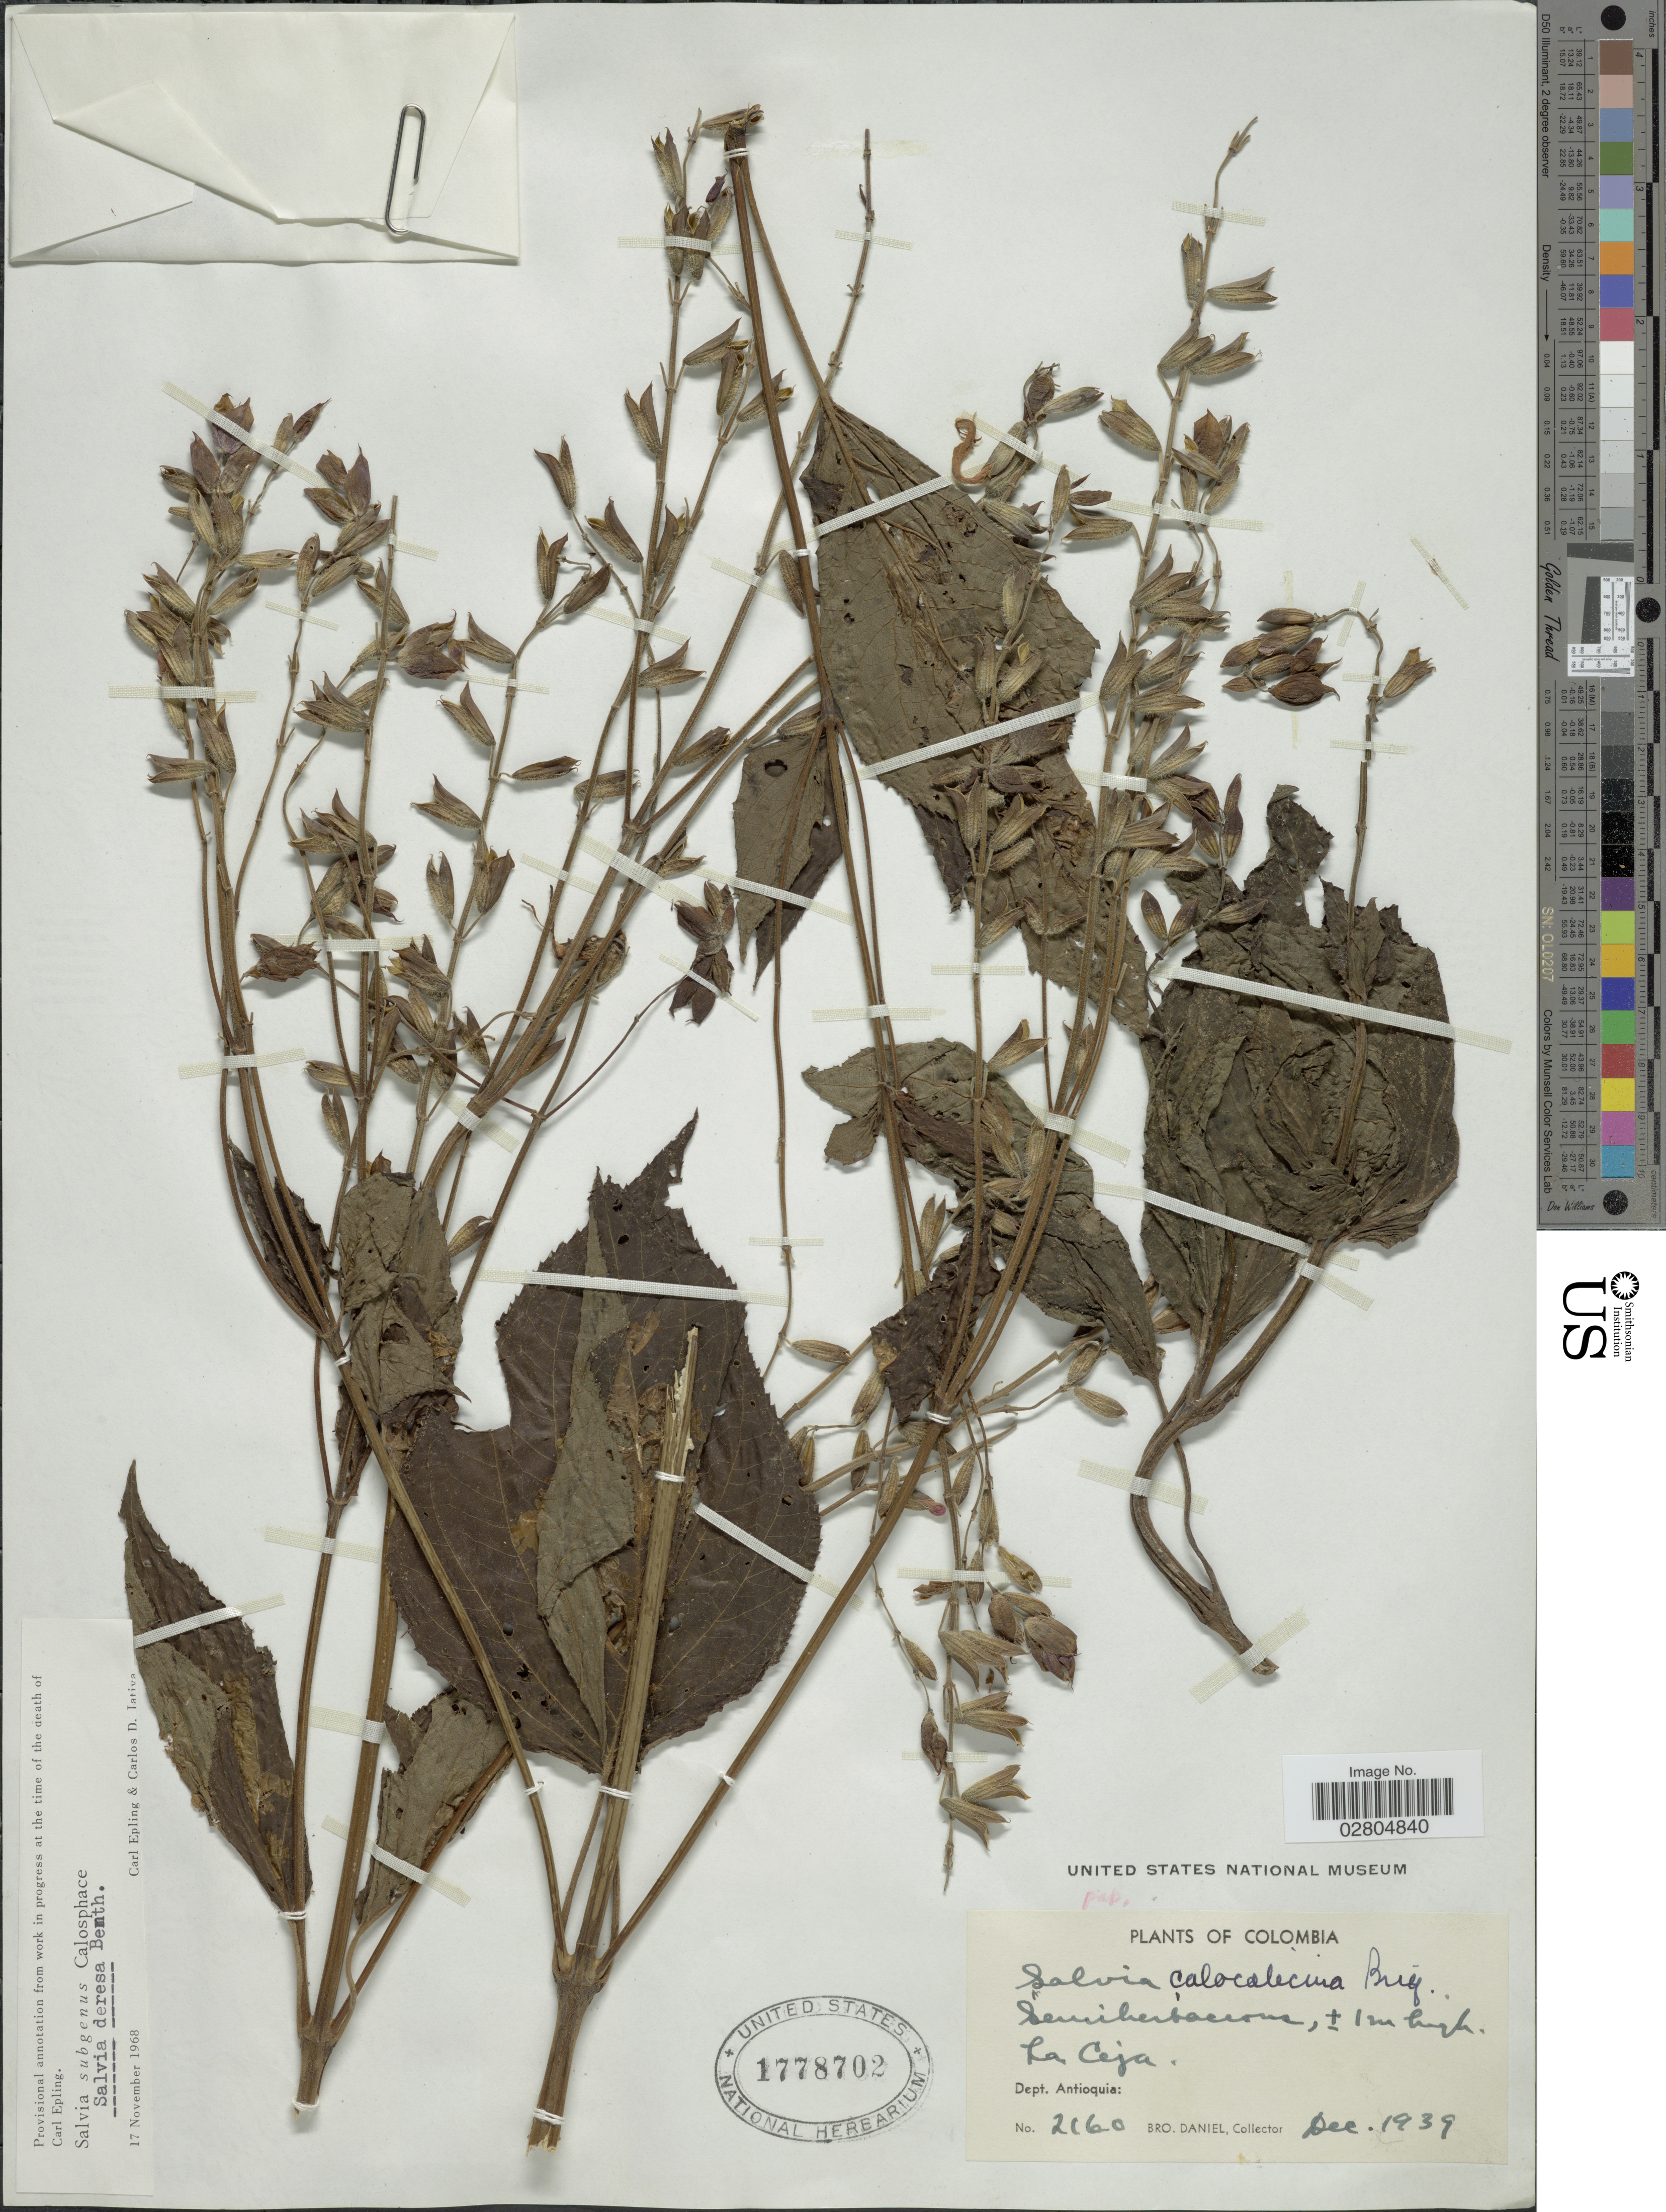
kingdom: Plantae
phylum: Tracheophyta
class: Magnoliopsida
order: Lamiales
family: Lamiaceae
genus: Salvia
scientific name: Salvia pauciserrata subsp. derasa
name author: (Benth.) J.R.I. Wood & Harley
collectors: Bro. Daniel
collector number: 2160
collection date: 1939-12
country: Colombia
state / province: Antioquia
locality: La Ceja.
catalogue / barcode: US 1778702